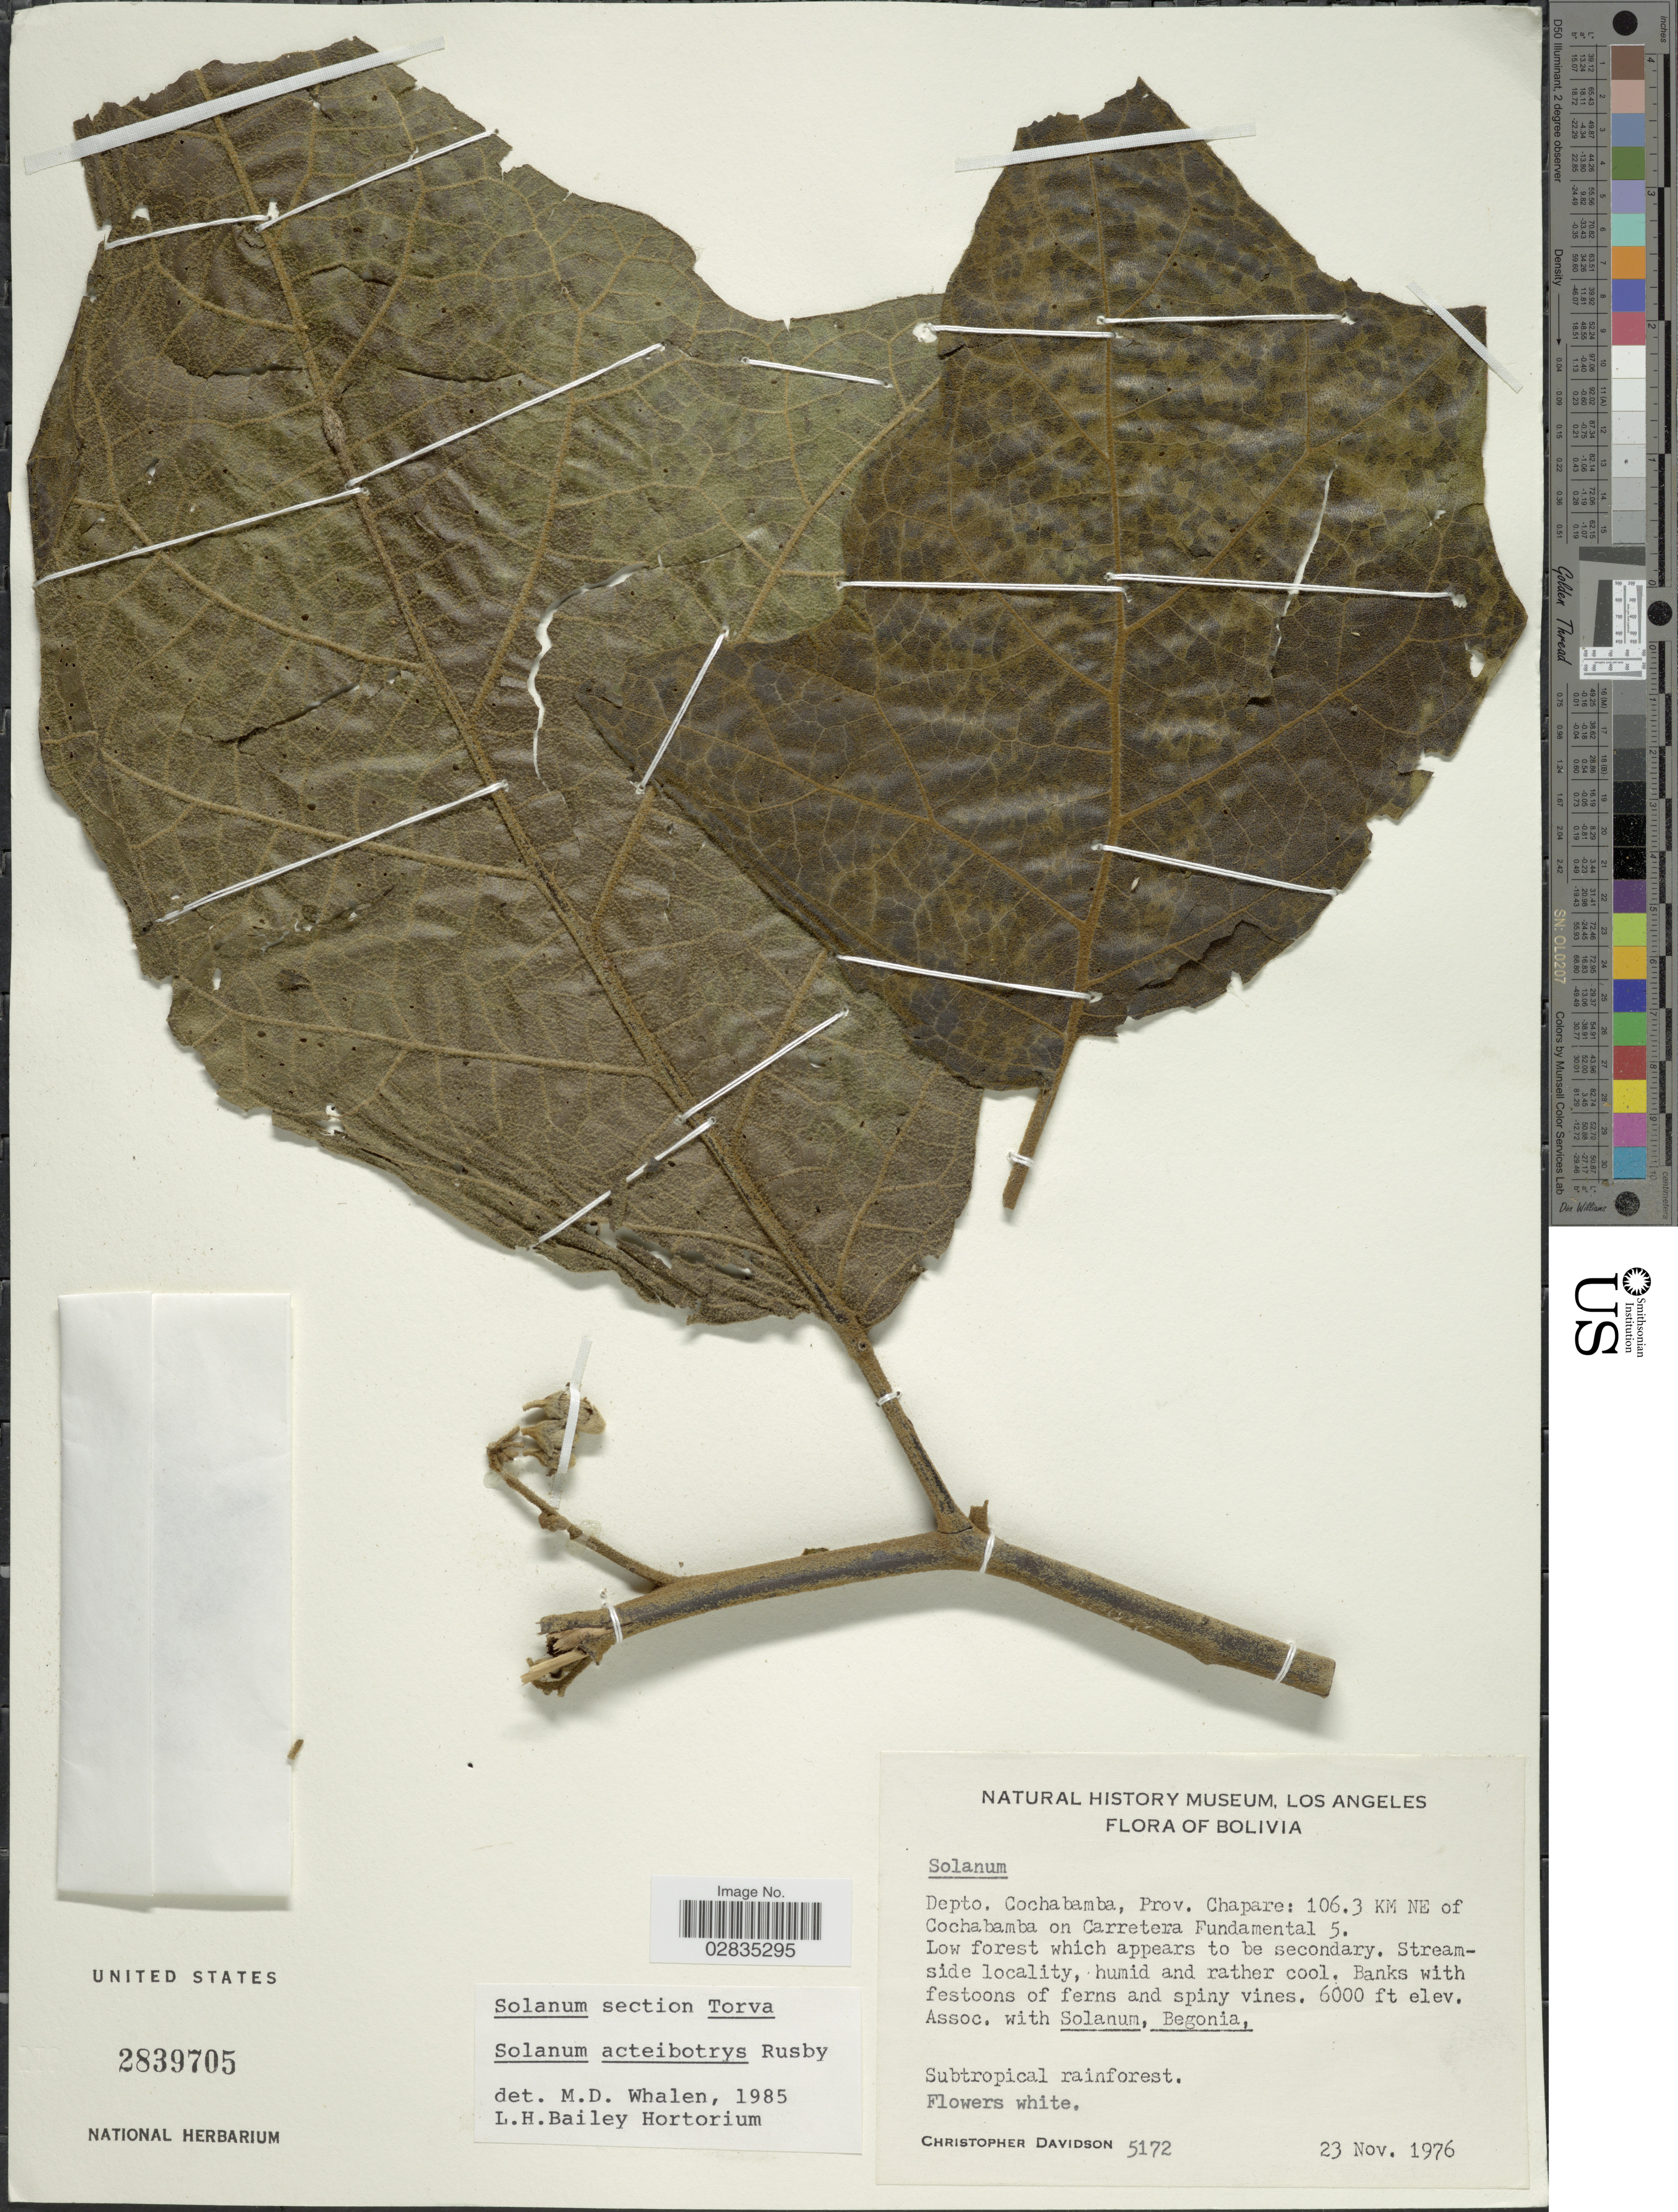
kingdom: Plantae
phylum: Tracheophyta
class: Magnoliopsida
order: Solanales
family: Solanaceae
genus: Solanum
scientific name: Solanum actaeabotrys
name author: Rusby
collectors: C. Davidson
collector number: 5172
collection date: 1976-11-23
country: Bolivia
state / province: Cochabamba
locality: Depto. Cochabamba, Prov. Chapara: 106.3 km NE of Cochabamba on Carretera Fundamental 5.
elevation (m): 1829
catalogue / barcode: US 2839705